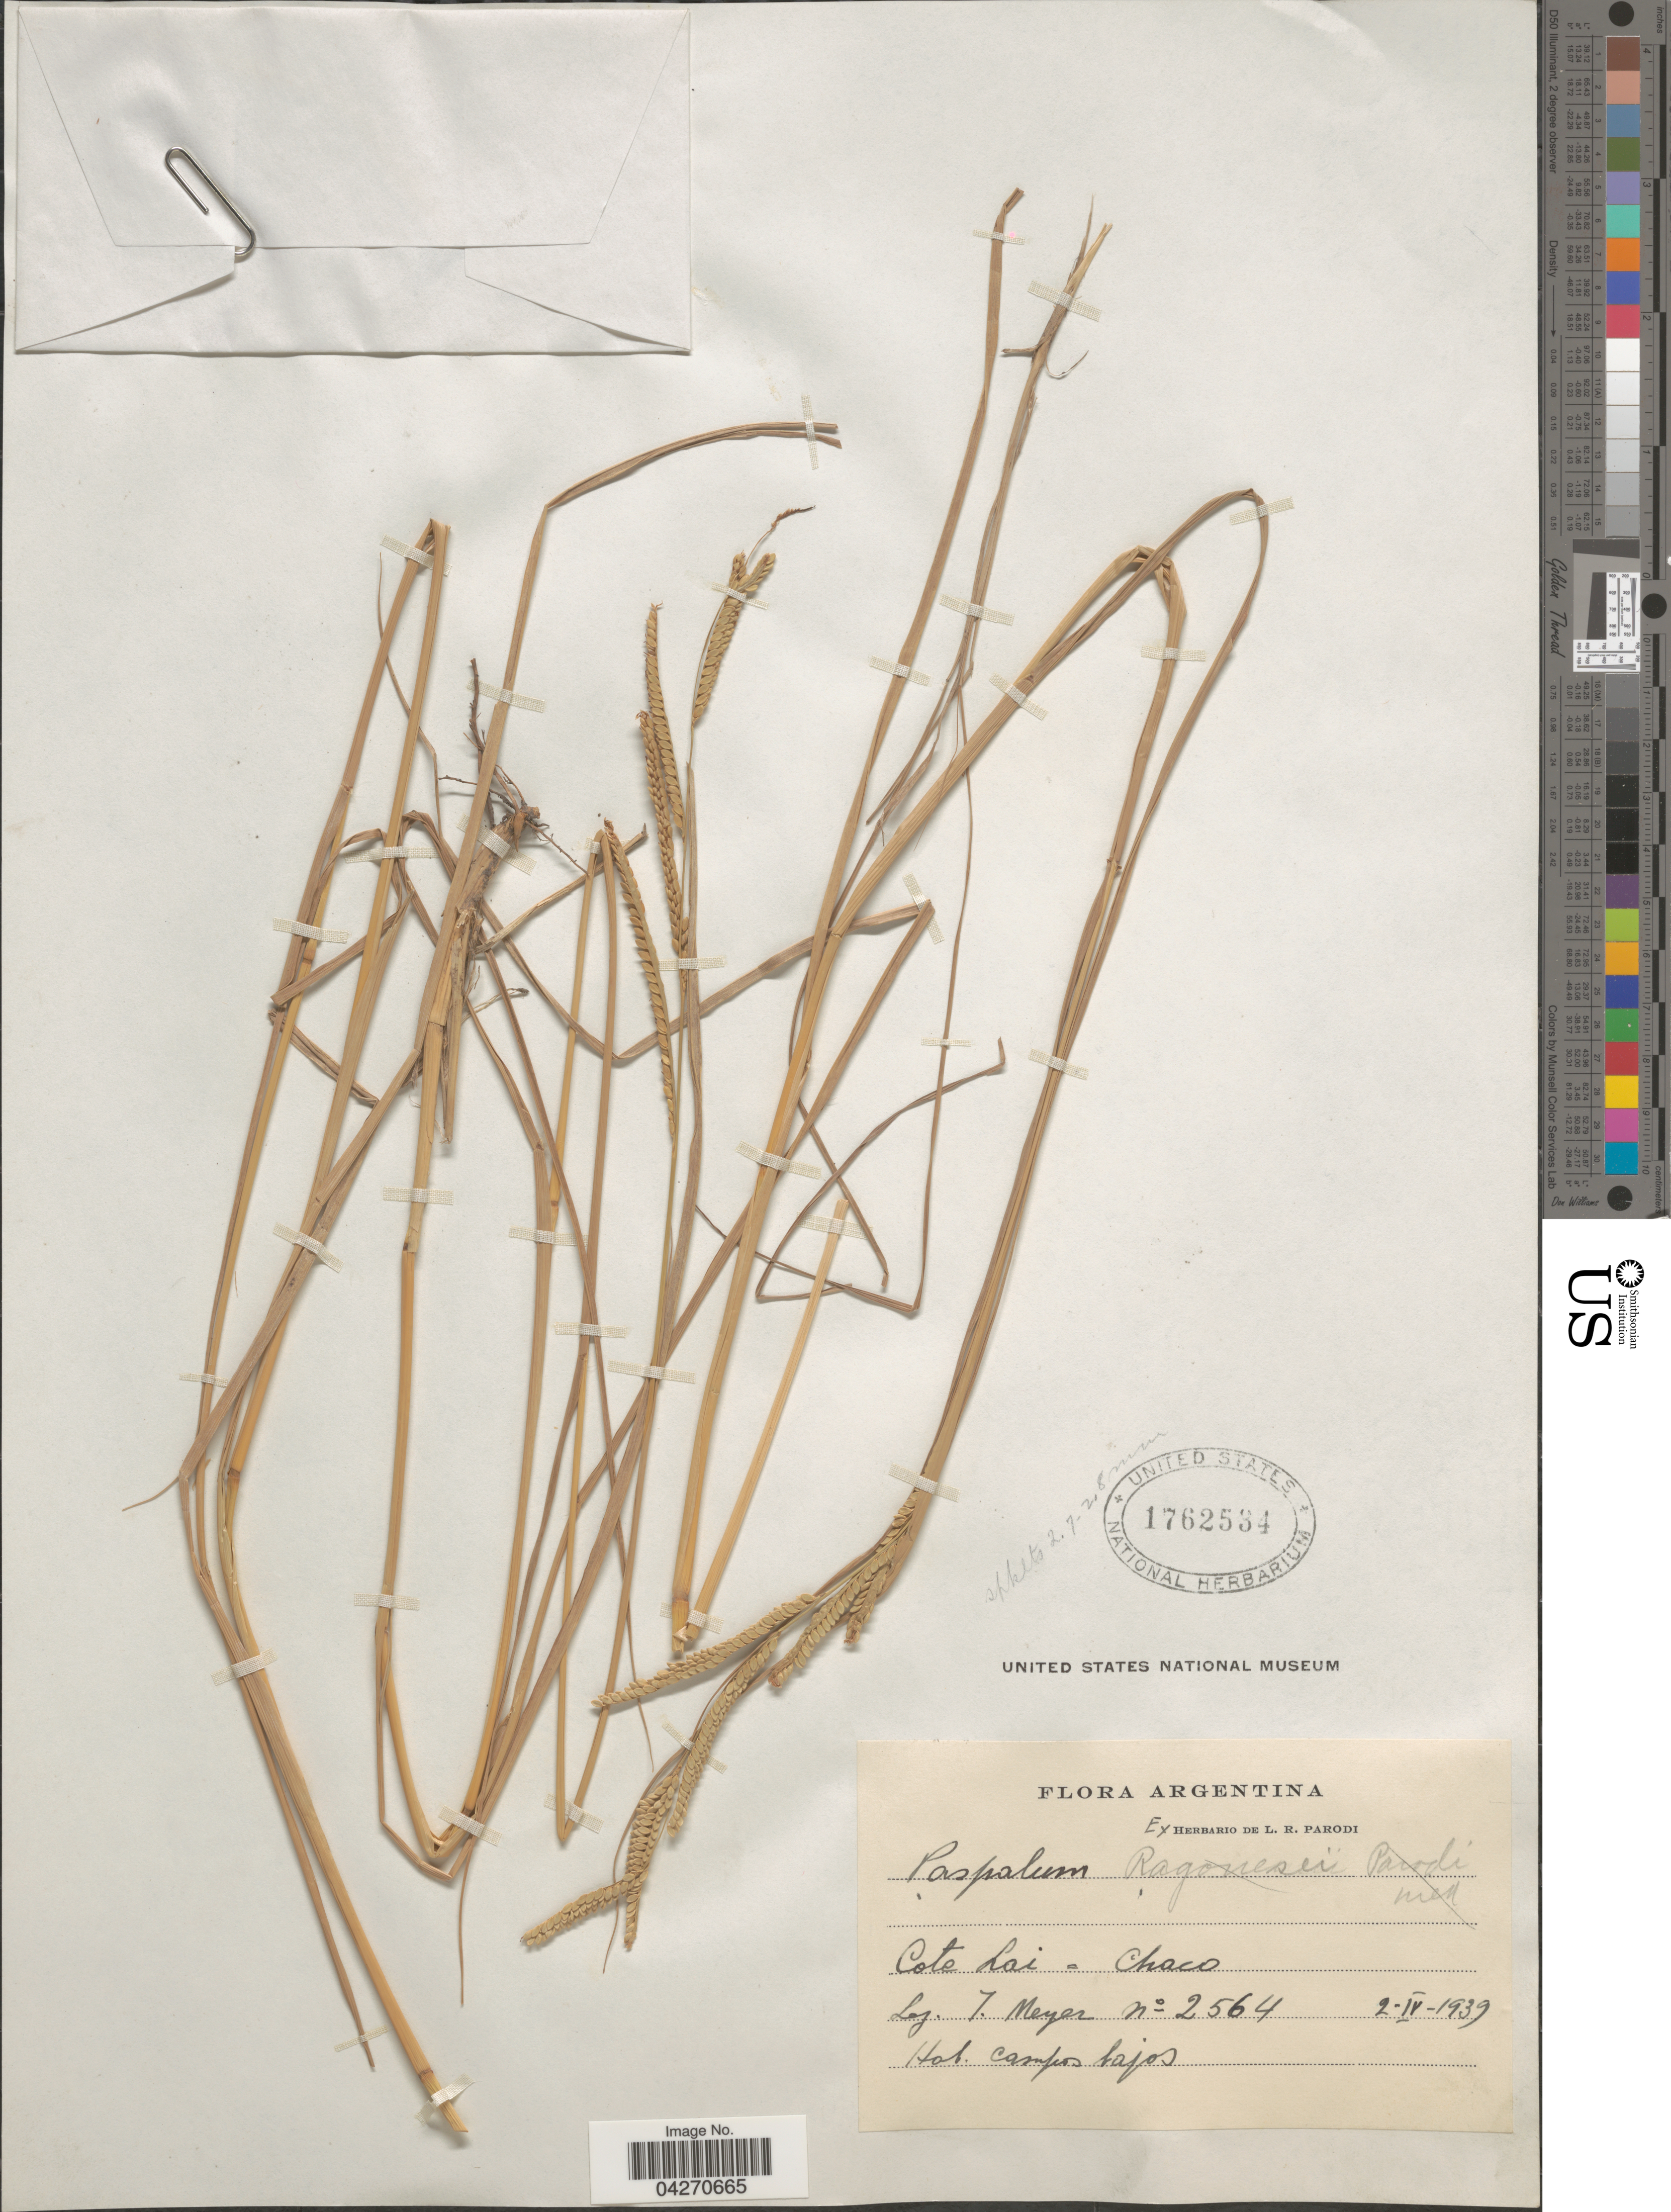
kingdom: Plantae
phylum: Tracheophyta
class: Liliopsida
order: Poales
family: Poaceae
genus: Paspalum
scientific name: Paspalum hartwegianum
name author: E. Fourn.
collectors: T. Meyer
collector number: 2564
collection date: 1939-04-02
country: Argentina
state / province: Chaco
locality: Cote Lai.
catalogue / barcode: US 1762534